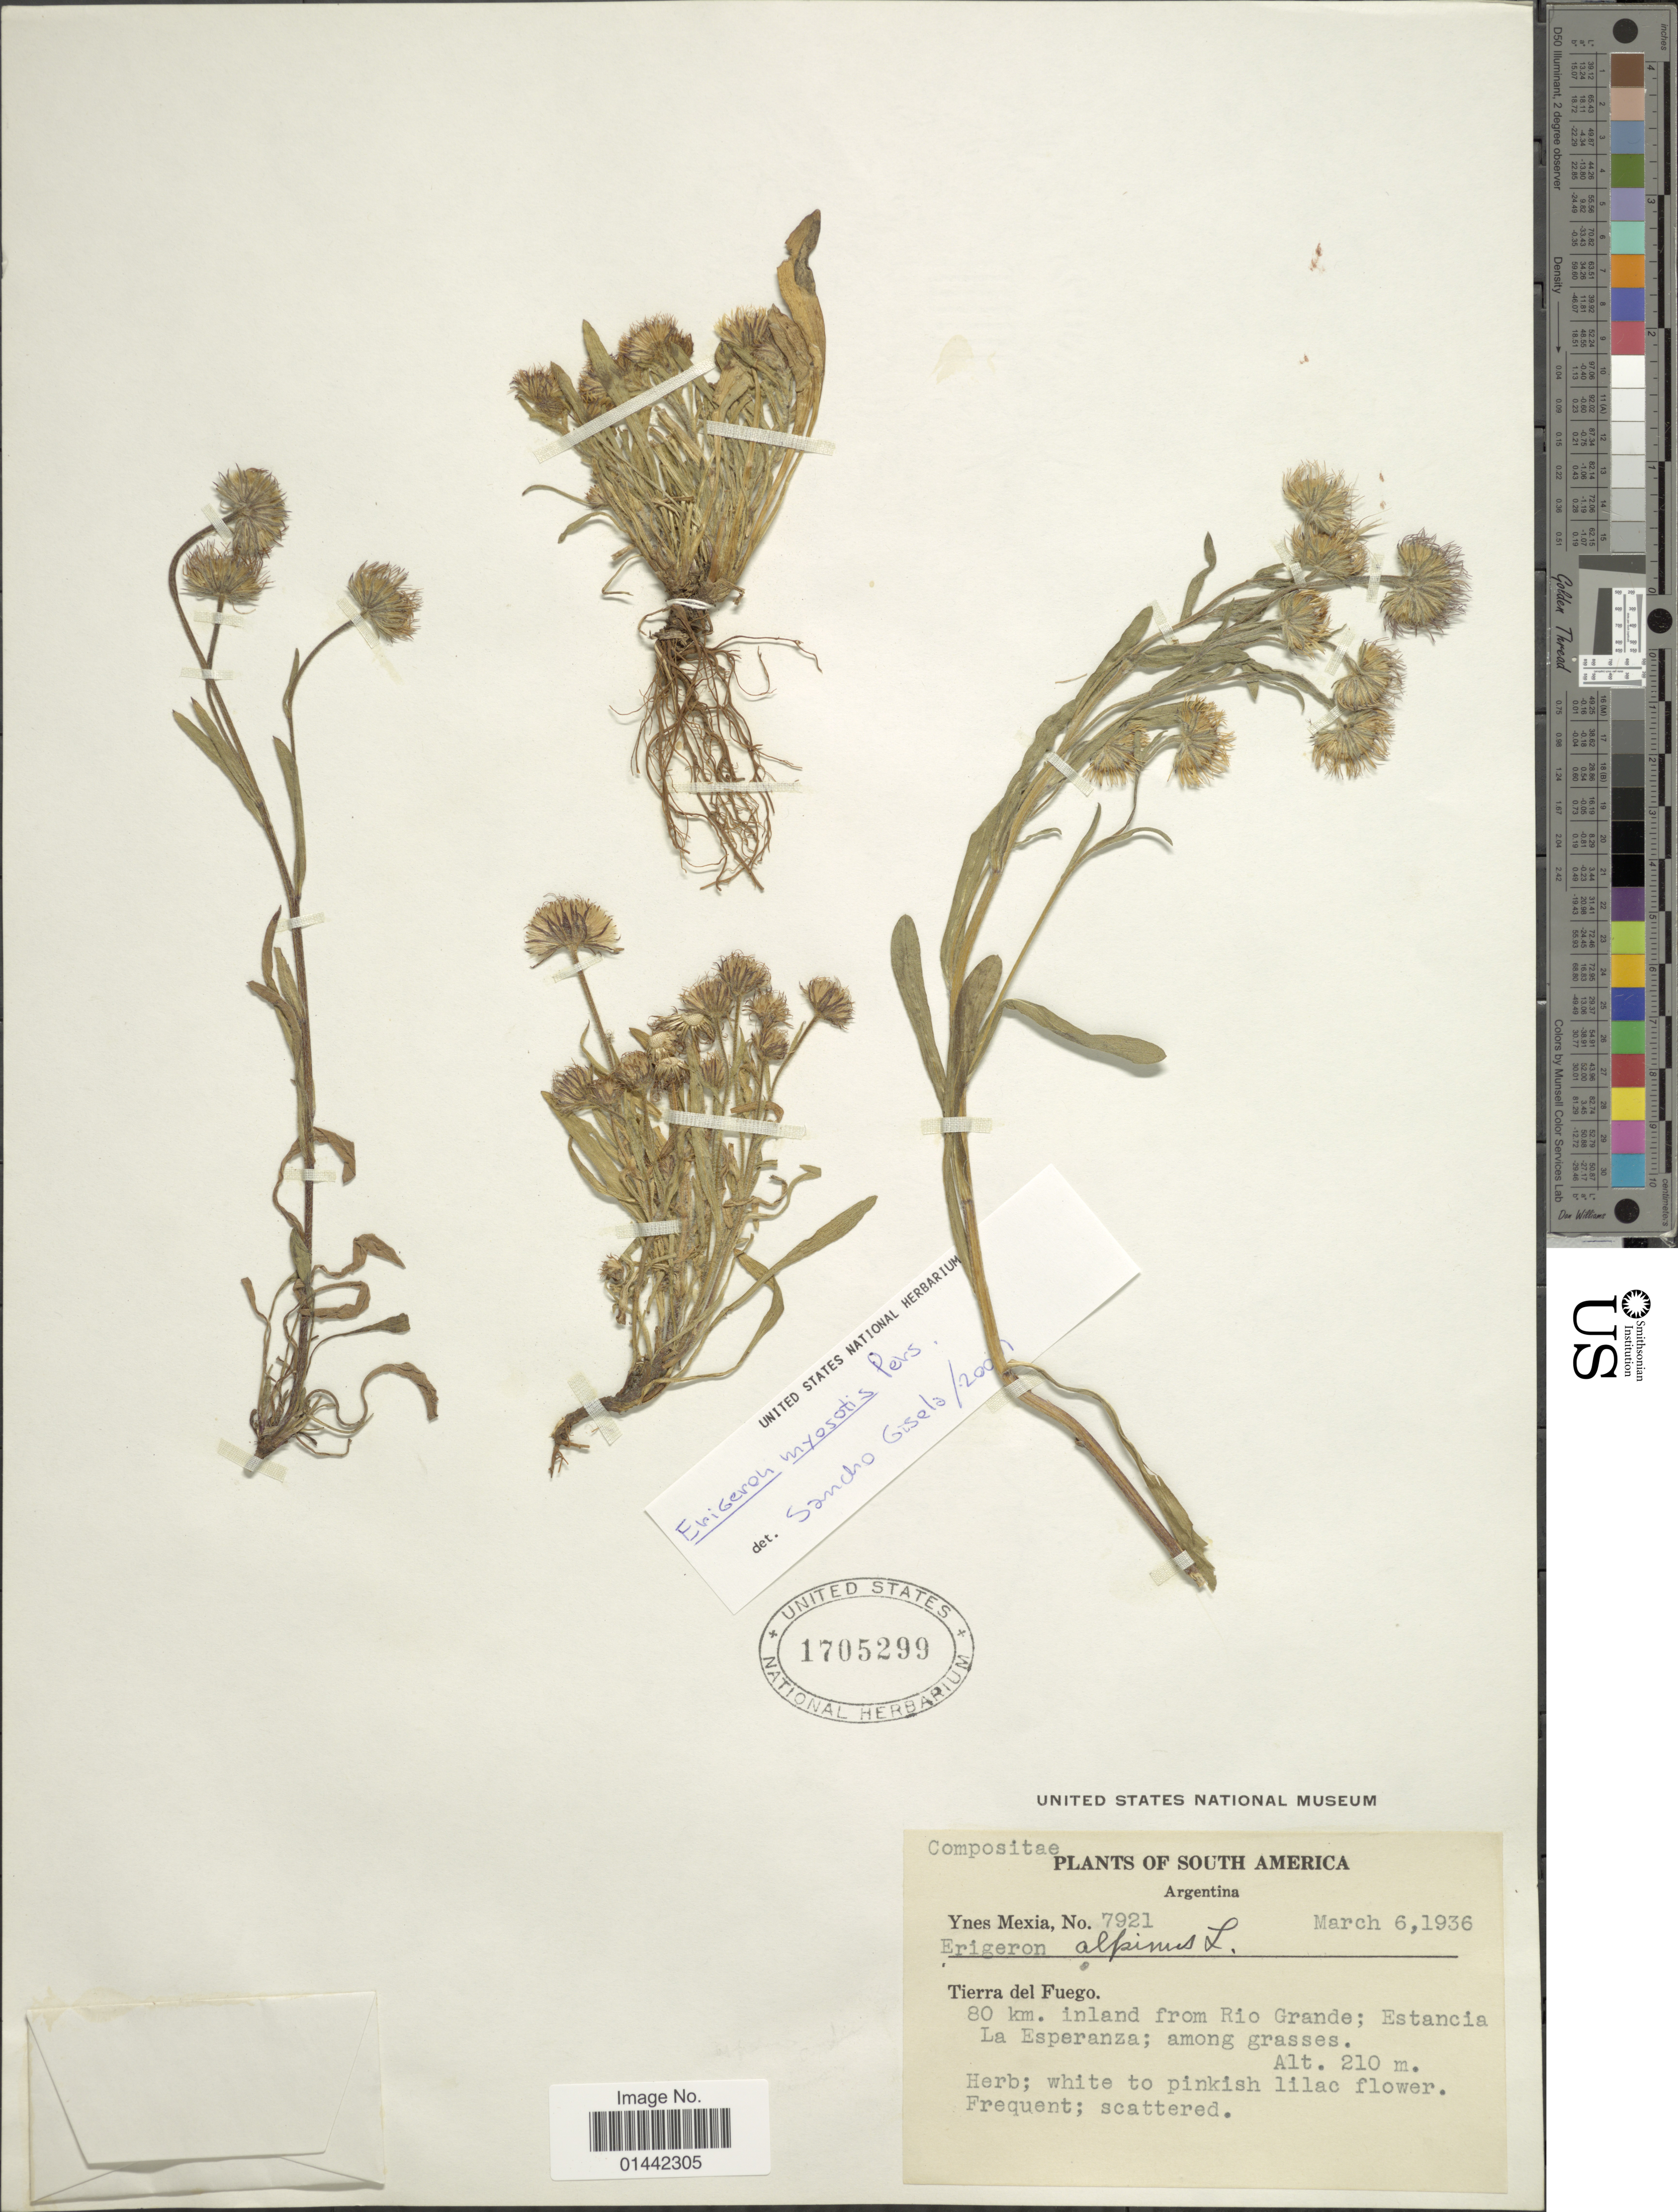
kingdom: Plantae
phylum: Tracheophyta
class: Magnoliopsida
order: Asterales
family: Asteraceae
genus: Erigeron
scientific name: Erigeron myosotis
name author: Pers.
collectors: Y. Mexia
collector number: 7921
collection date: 1936-03-06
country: Argentina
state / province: Tierra del Fuego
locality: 80 km. inland from Rio Grande; Estancia La Esperanza; among grasses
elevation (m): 210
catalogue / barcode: US 1705299